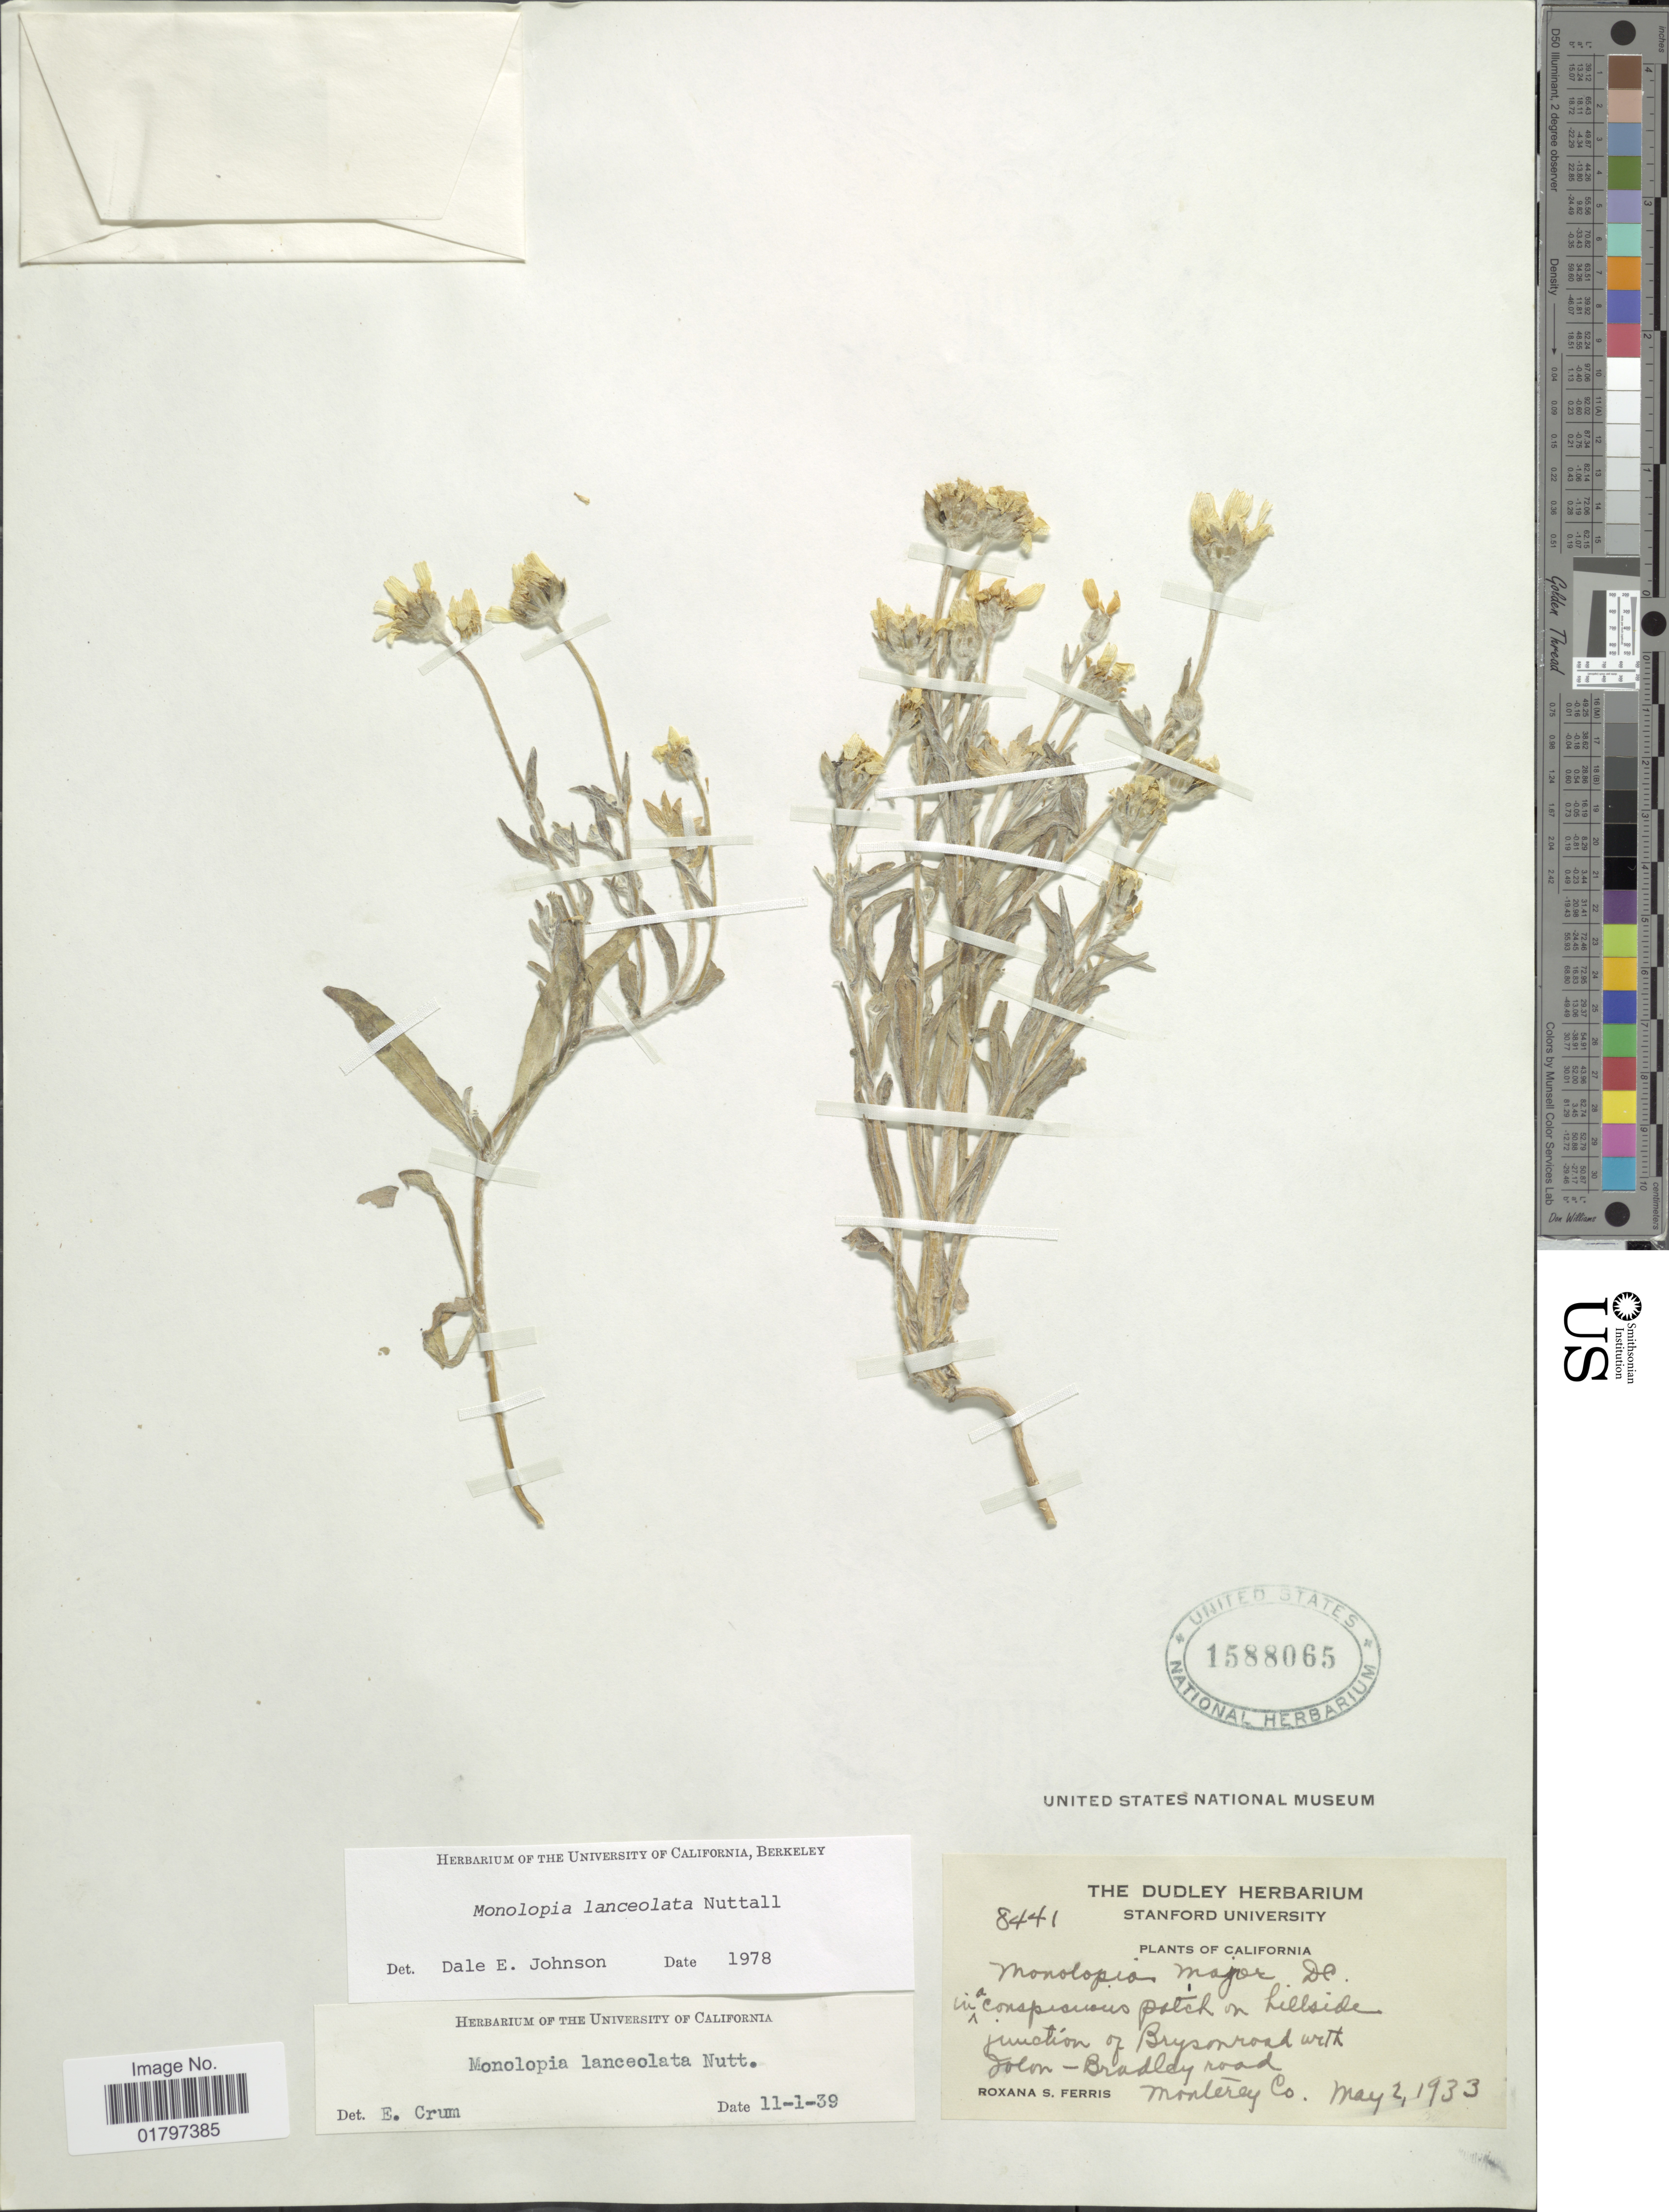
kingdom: Plantae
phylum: Tracheophyta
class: Magnoliopsida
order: Asterales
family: Asteraceae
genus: Monolopia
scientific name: Monolopia lanceolata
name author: Nutt.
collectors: R. S. Ferris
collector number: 8441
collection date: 1933-05-02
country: United States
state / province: California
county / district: Monterey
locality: Junction of Brysonroad with Jolon-Bradley road. Monterey Co.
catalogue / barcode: US 1588065